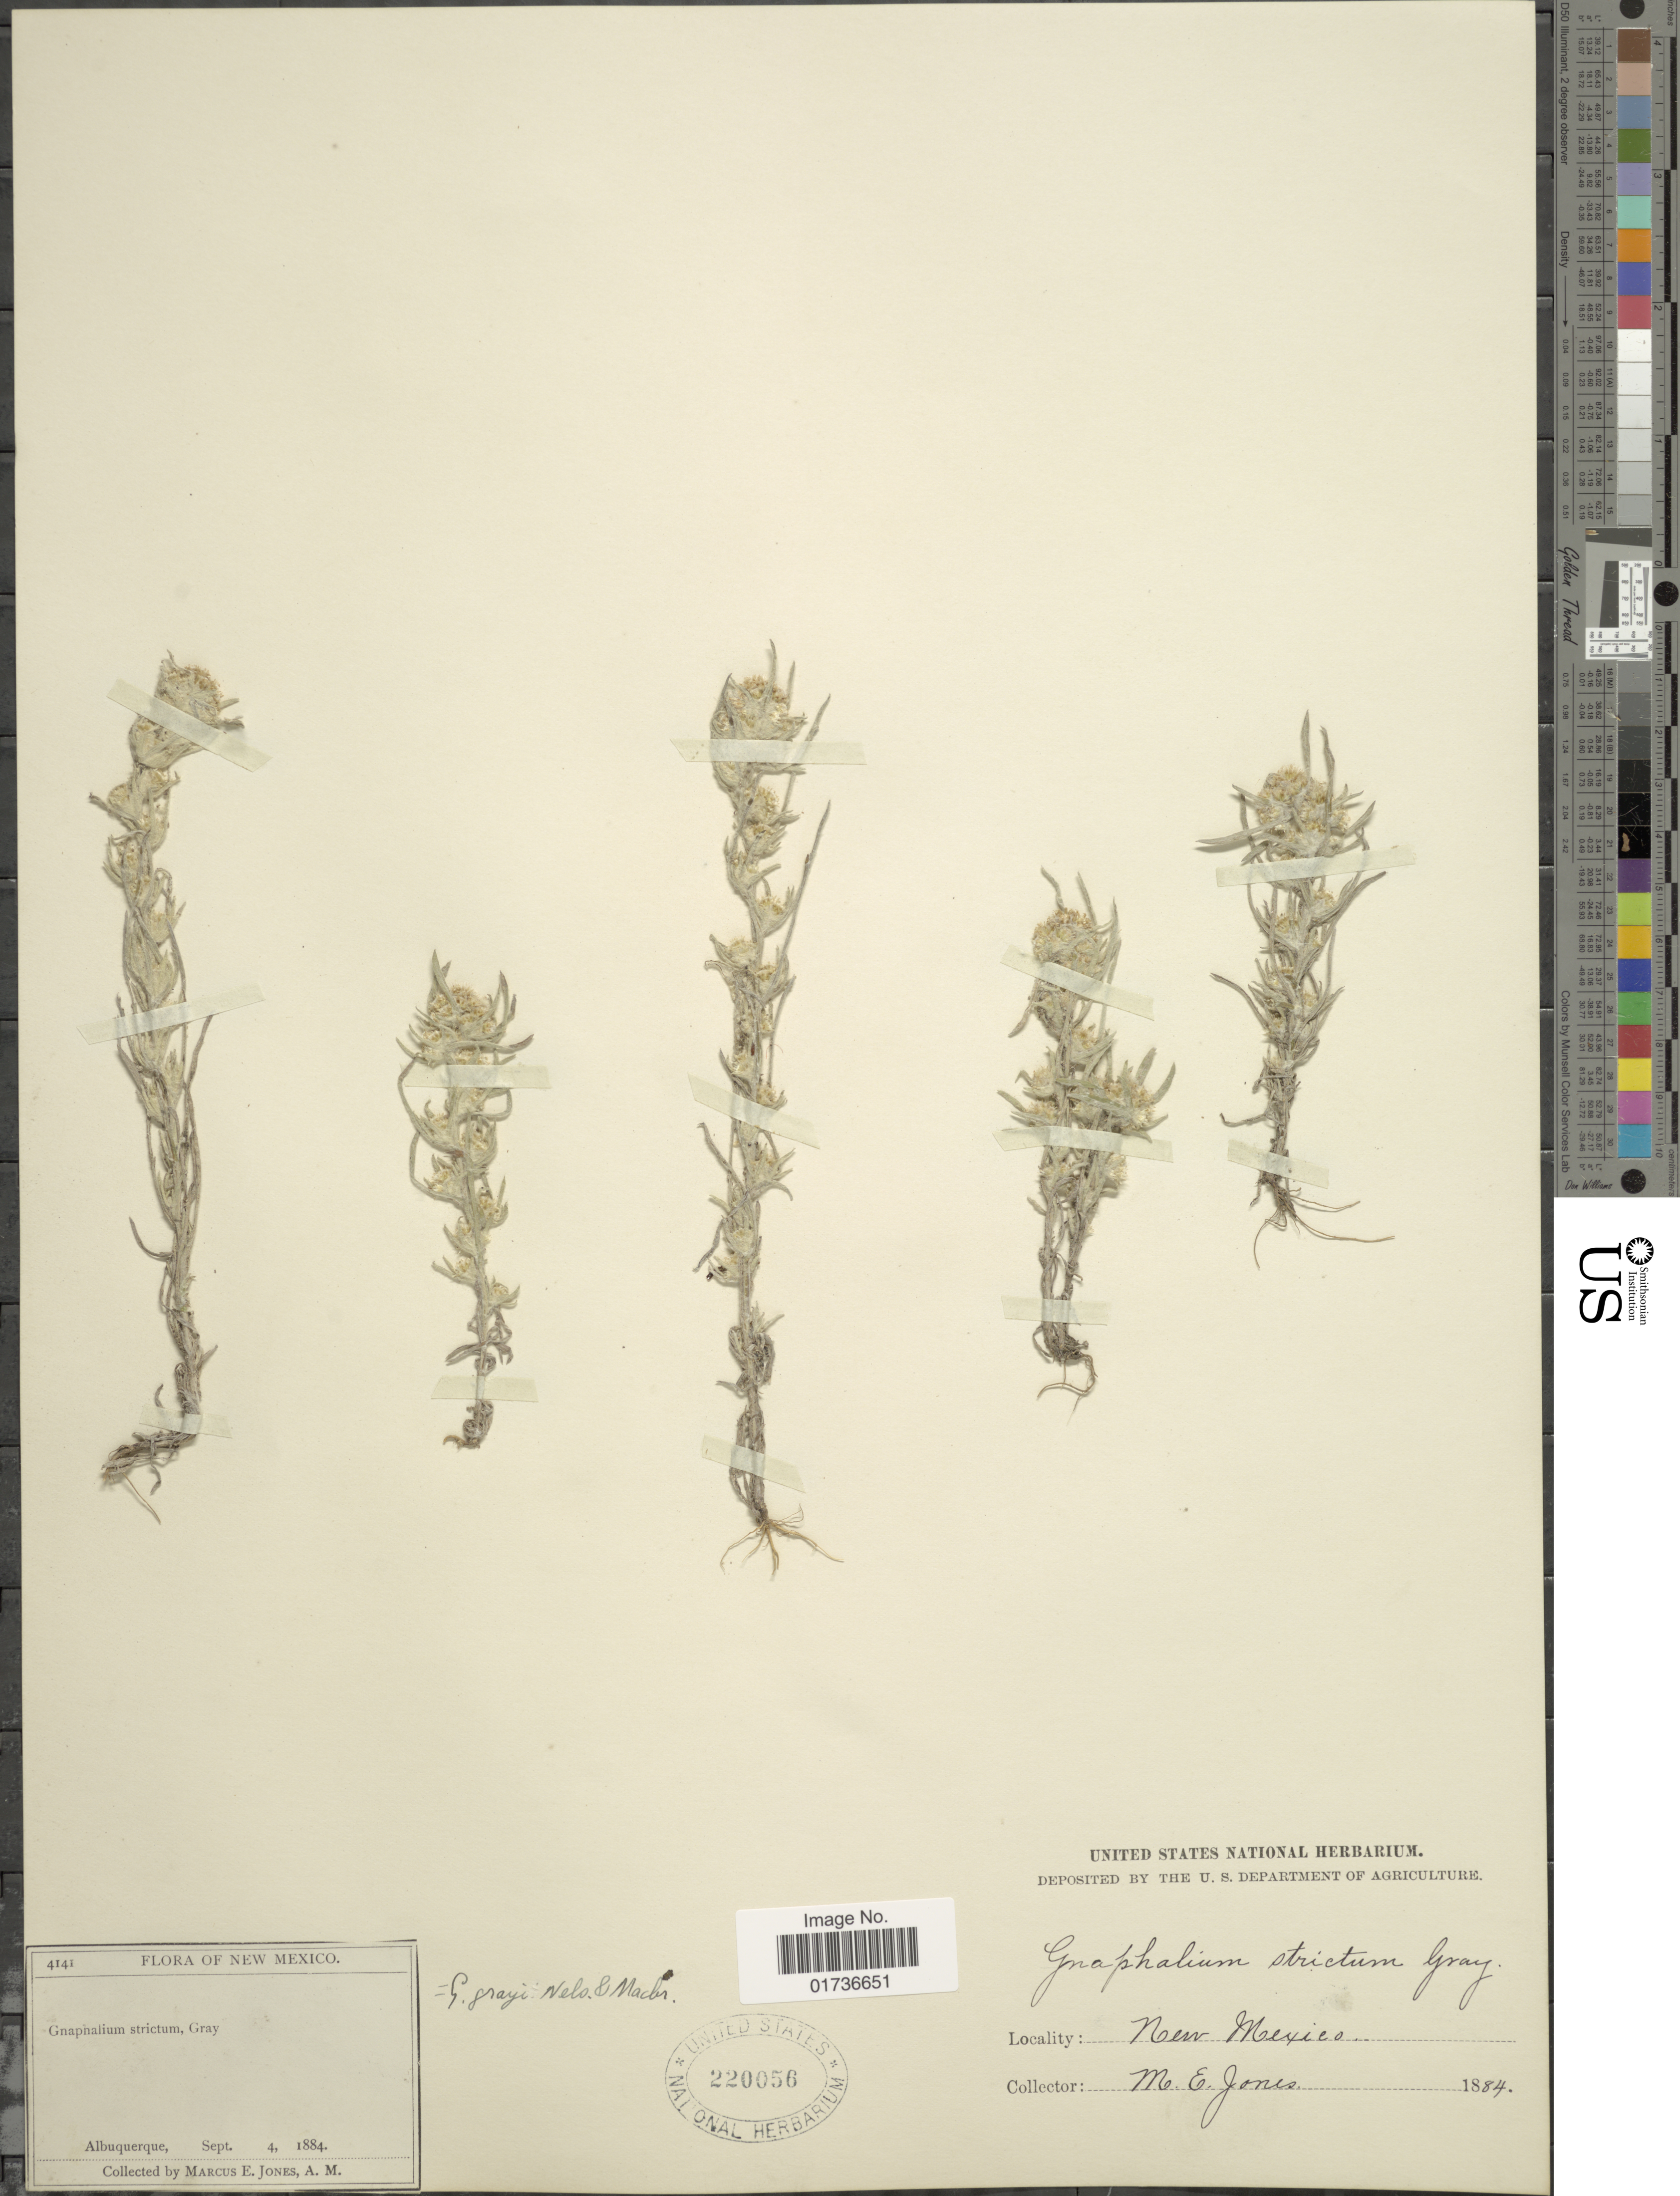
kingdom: Plantae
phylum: Tracheophyta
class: Magnoliopsida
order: Asterales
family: Asteraceae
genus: Gnaphalium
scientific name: Gnaphalium grayi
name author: A. Nelson & J.F. Macbr.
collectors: M. E. Jones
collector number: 4141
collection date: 1884-09-04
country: United States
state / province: New Mexico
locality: Albuquerque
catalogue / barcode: US 220056